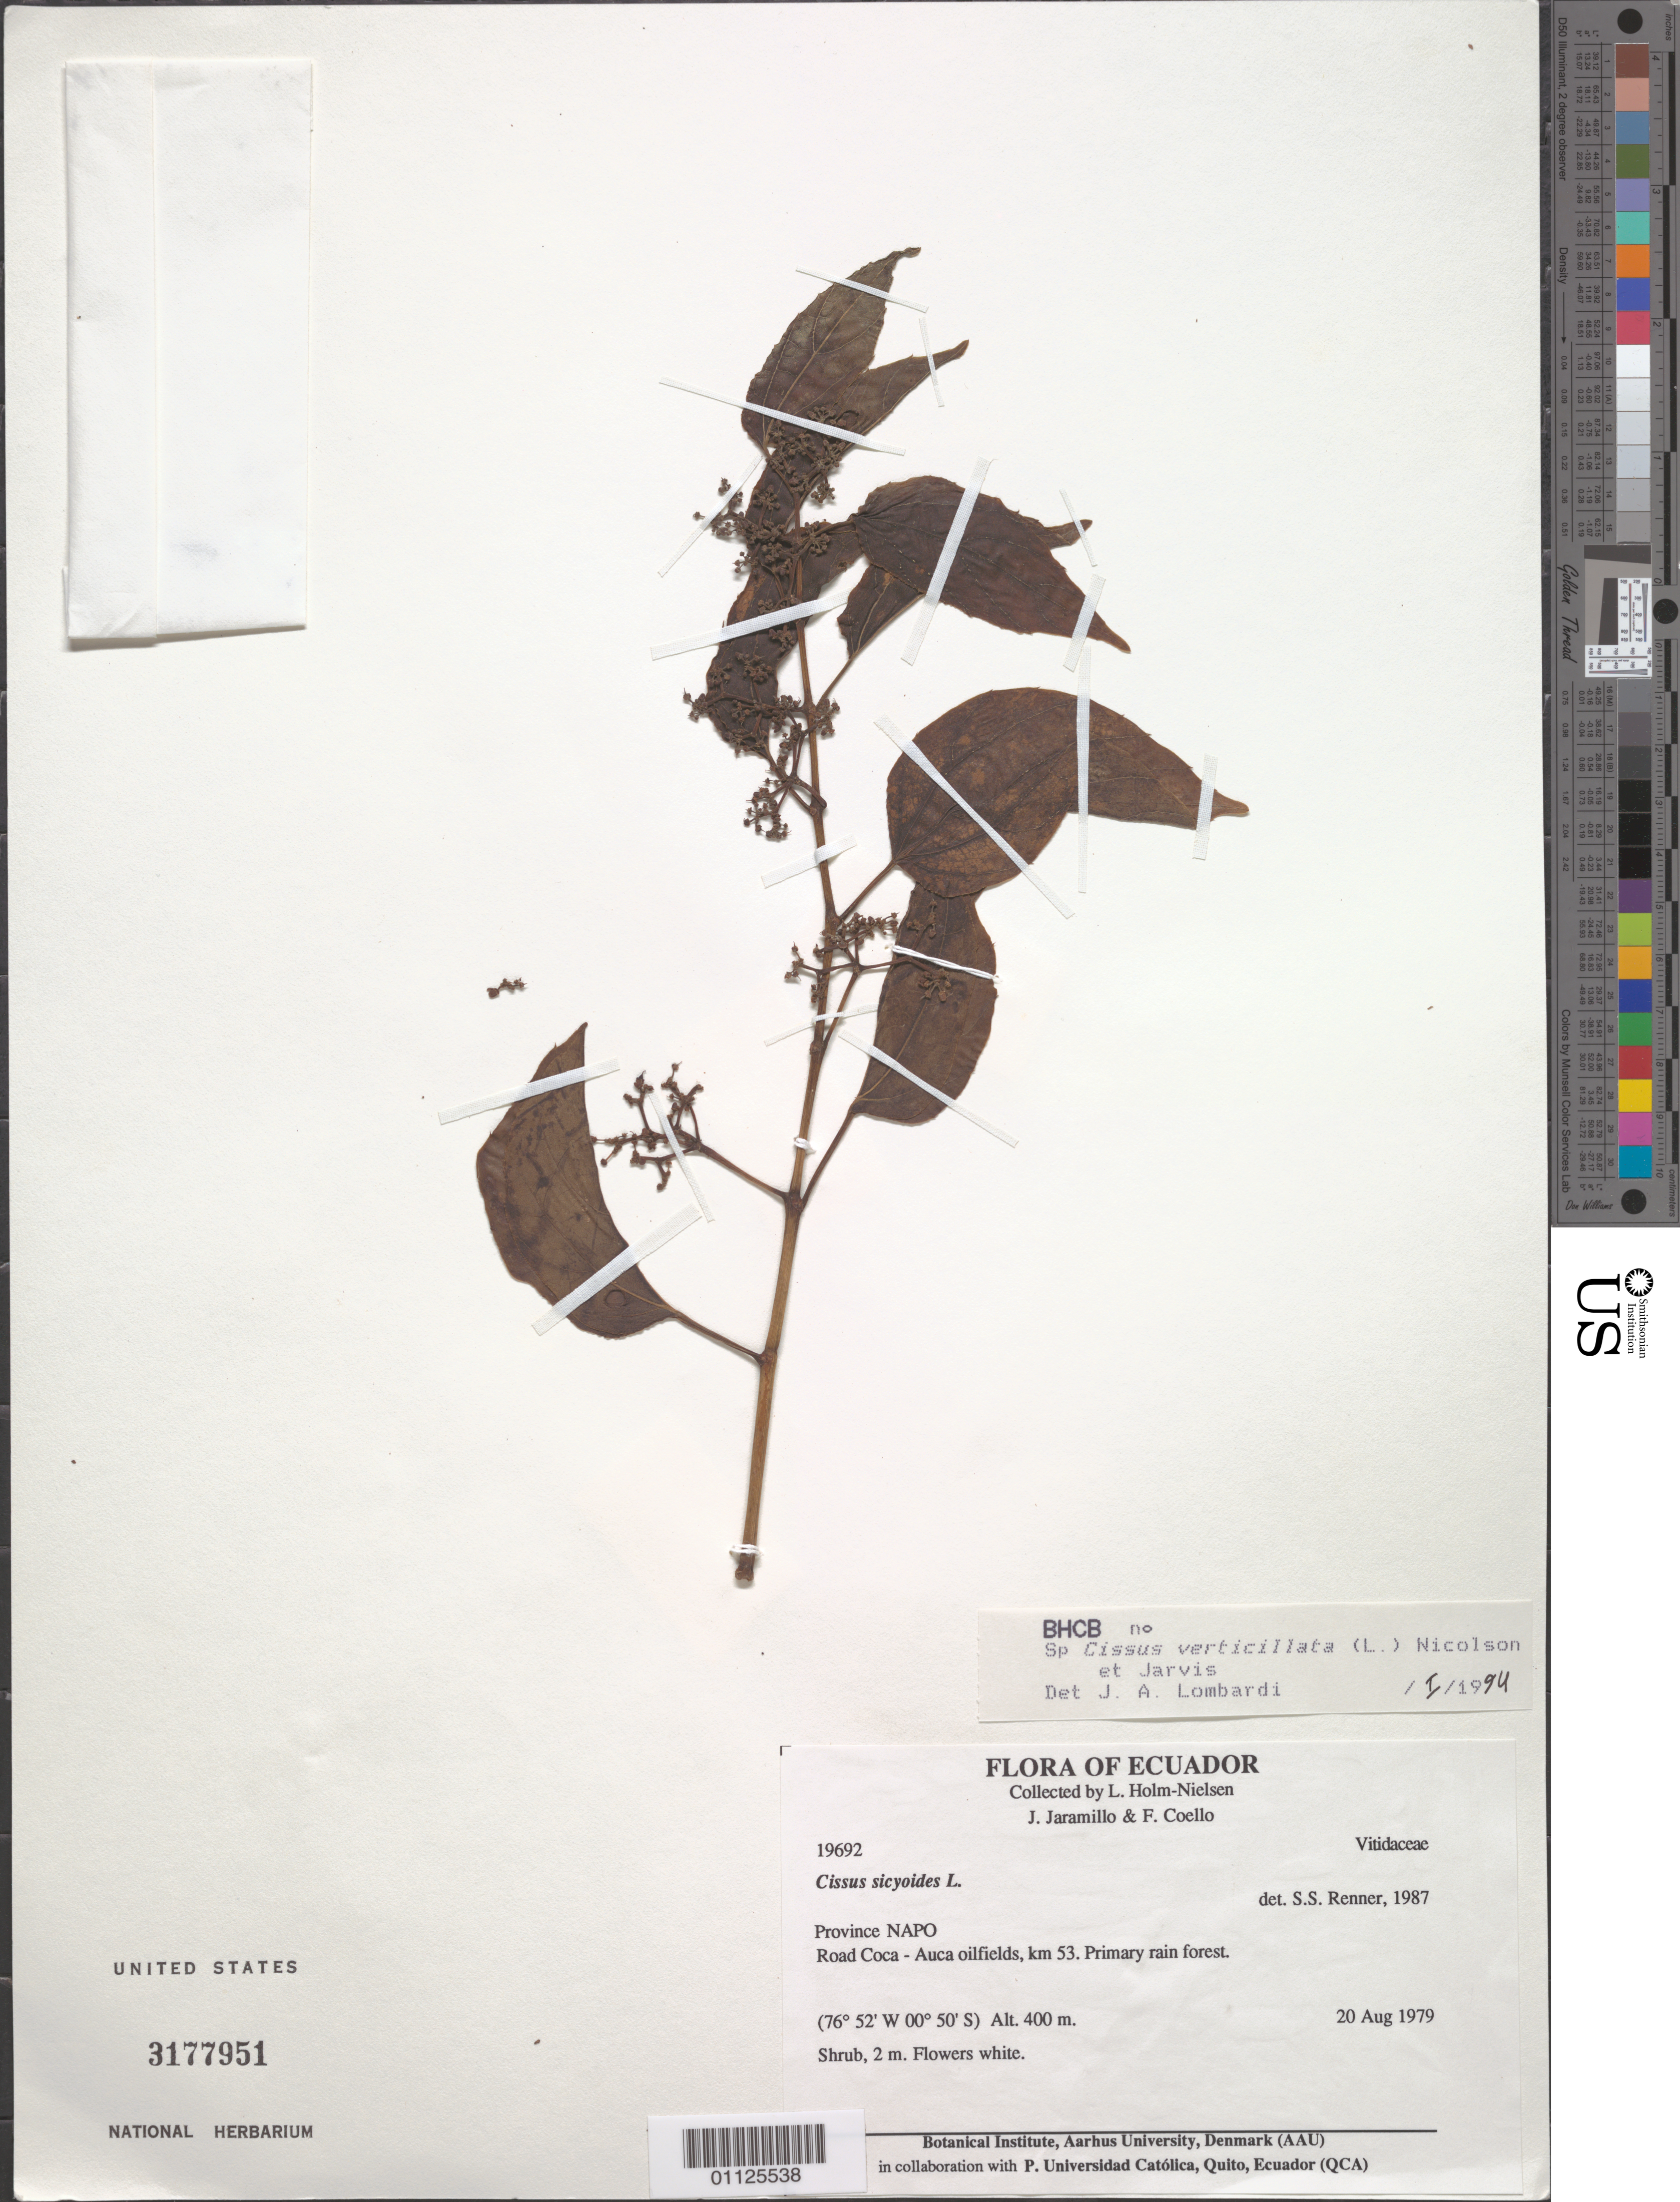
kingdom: Plantae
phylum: Tracheophyta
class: Magnoliopsida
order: Vitales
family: Vitaceae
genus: Cissus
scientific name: Cissus verticillata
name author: (L.) Nicolson & C.E. Jarvis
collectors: L. B. Holm-Nielsen, J. L. Jaramillo & F. Coello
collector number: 19692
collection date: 1979-08-20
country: Ecuador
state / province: Napo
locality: Road Coca - Auca oilfields, km 53.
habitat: Primary rain forest.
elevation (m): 400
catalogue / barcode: US 3177951